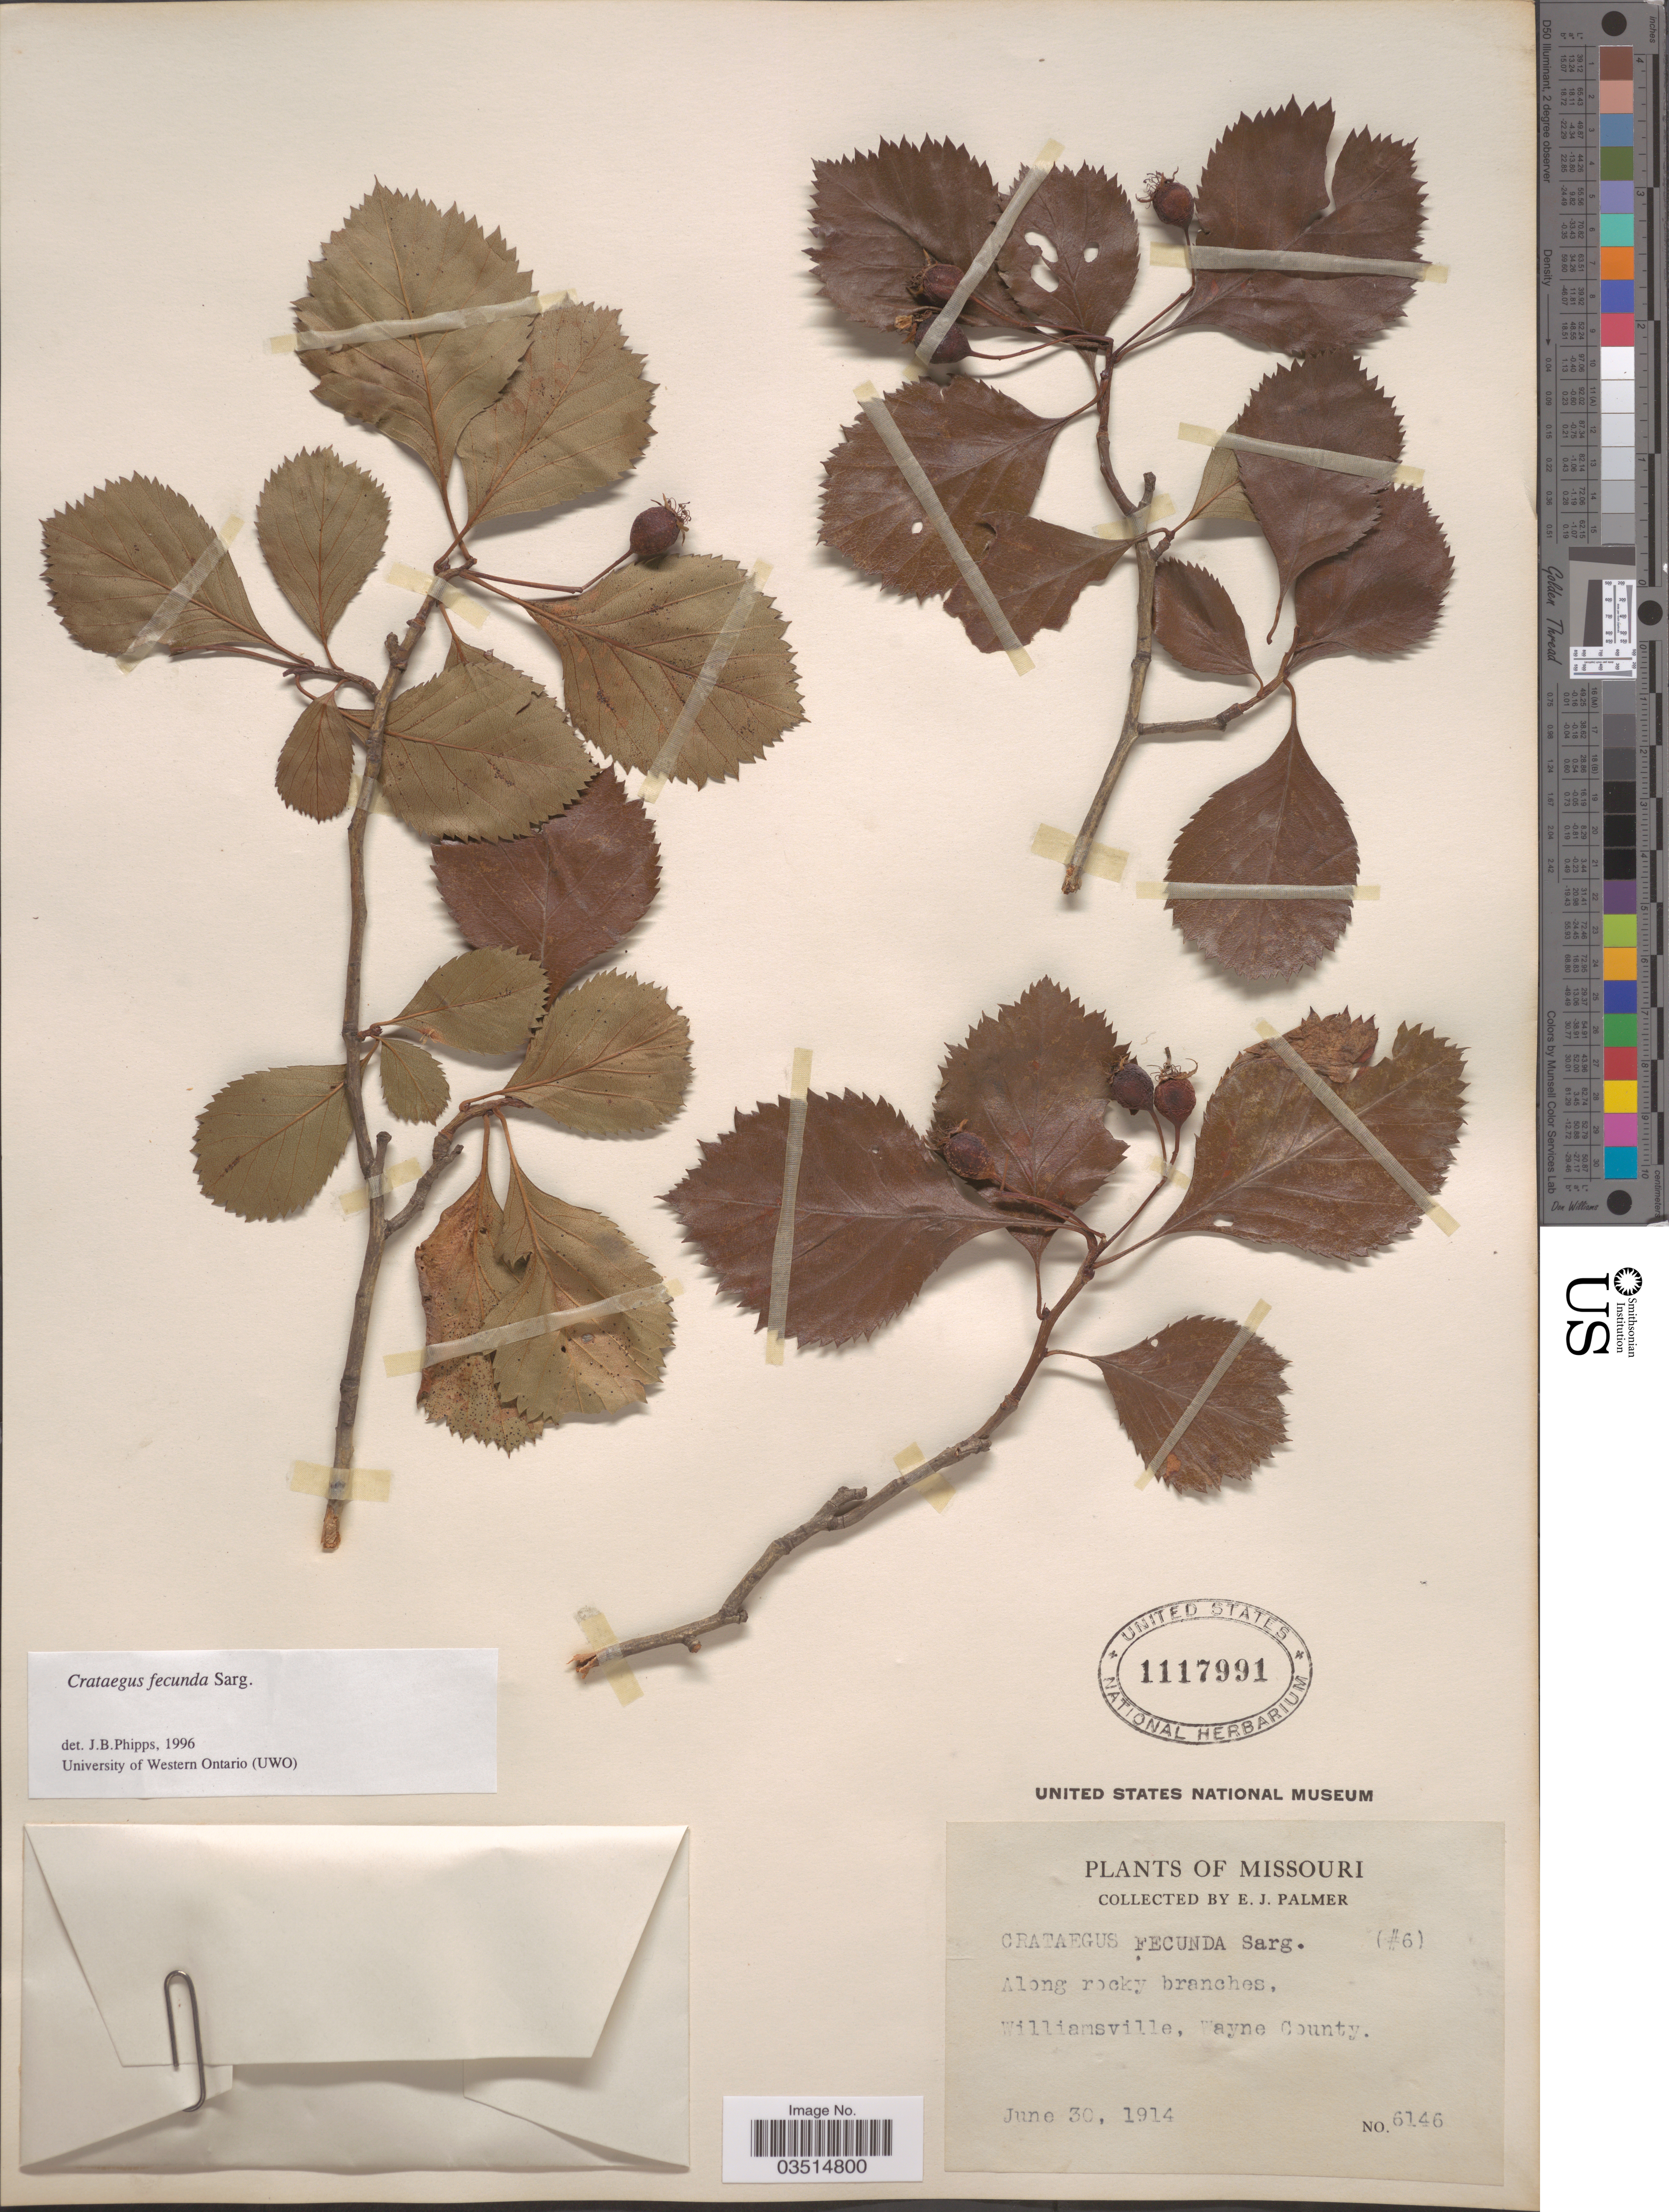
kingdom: Plantae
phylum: Tracheophyta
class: Magnoliopsida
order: Rosales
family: Rosaceae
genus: Crataegus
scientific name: Crataegus fecunda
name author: Sarg.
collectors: E. J. Palmer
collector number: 6146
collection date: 1914-06-30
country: United States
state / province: Missouri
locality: Williamsville, Wayne County.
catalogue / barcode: US 1117991